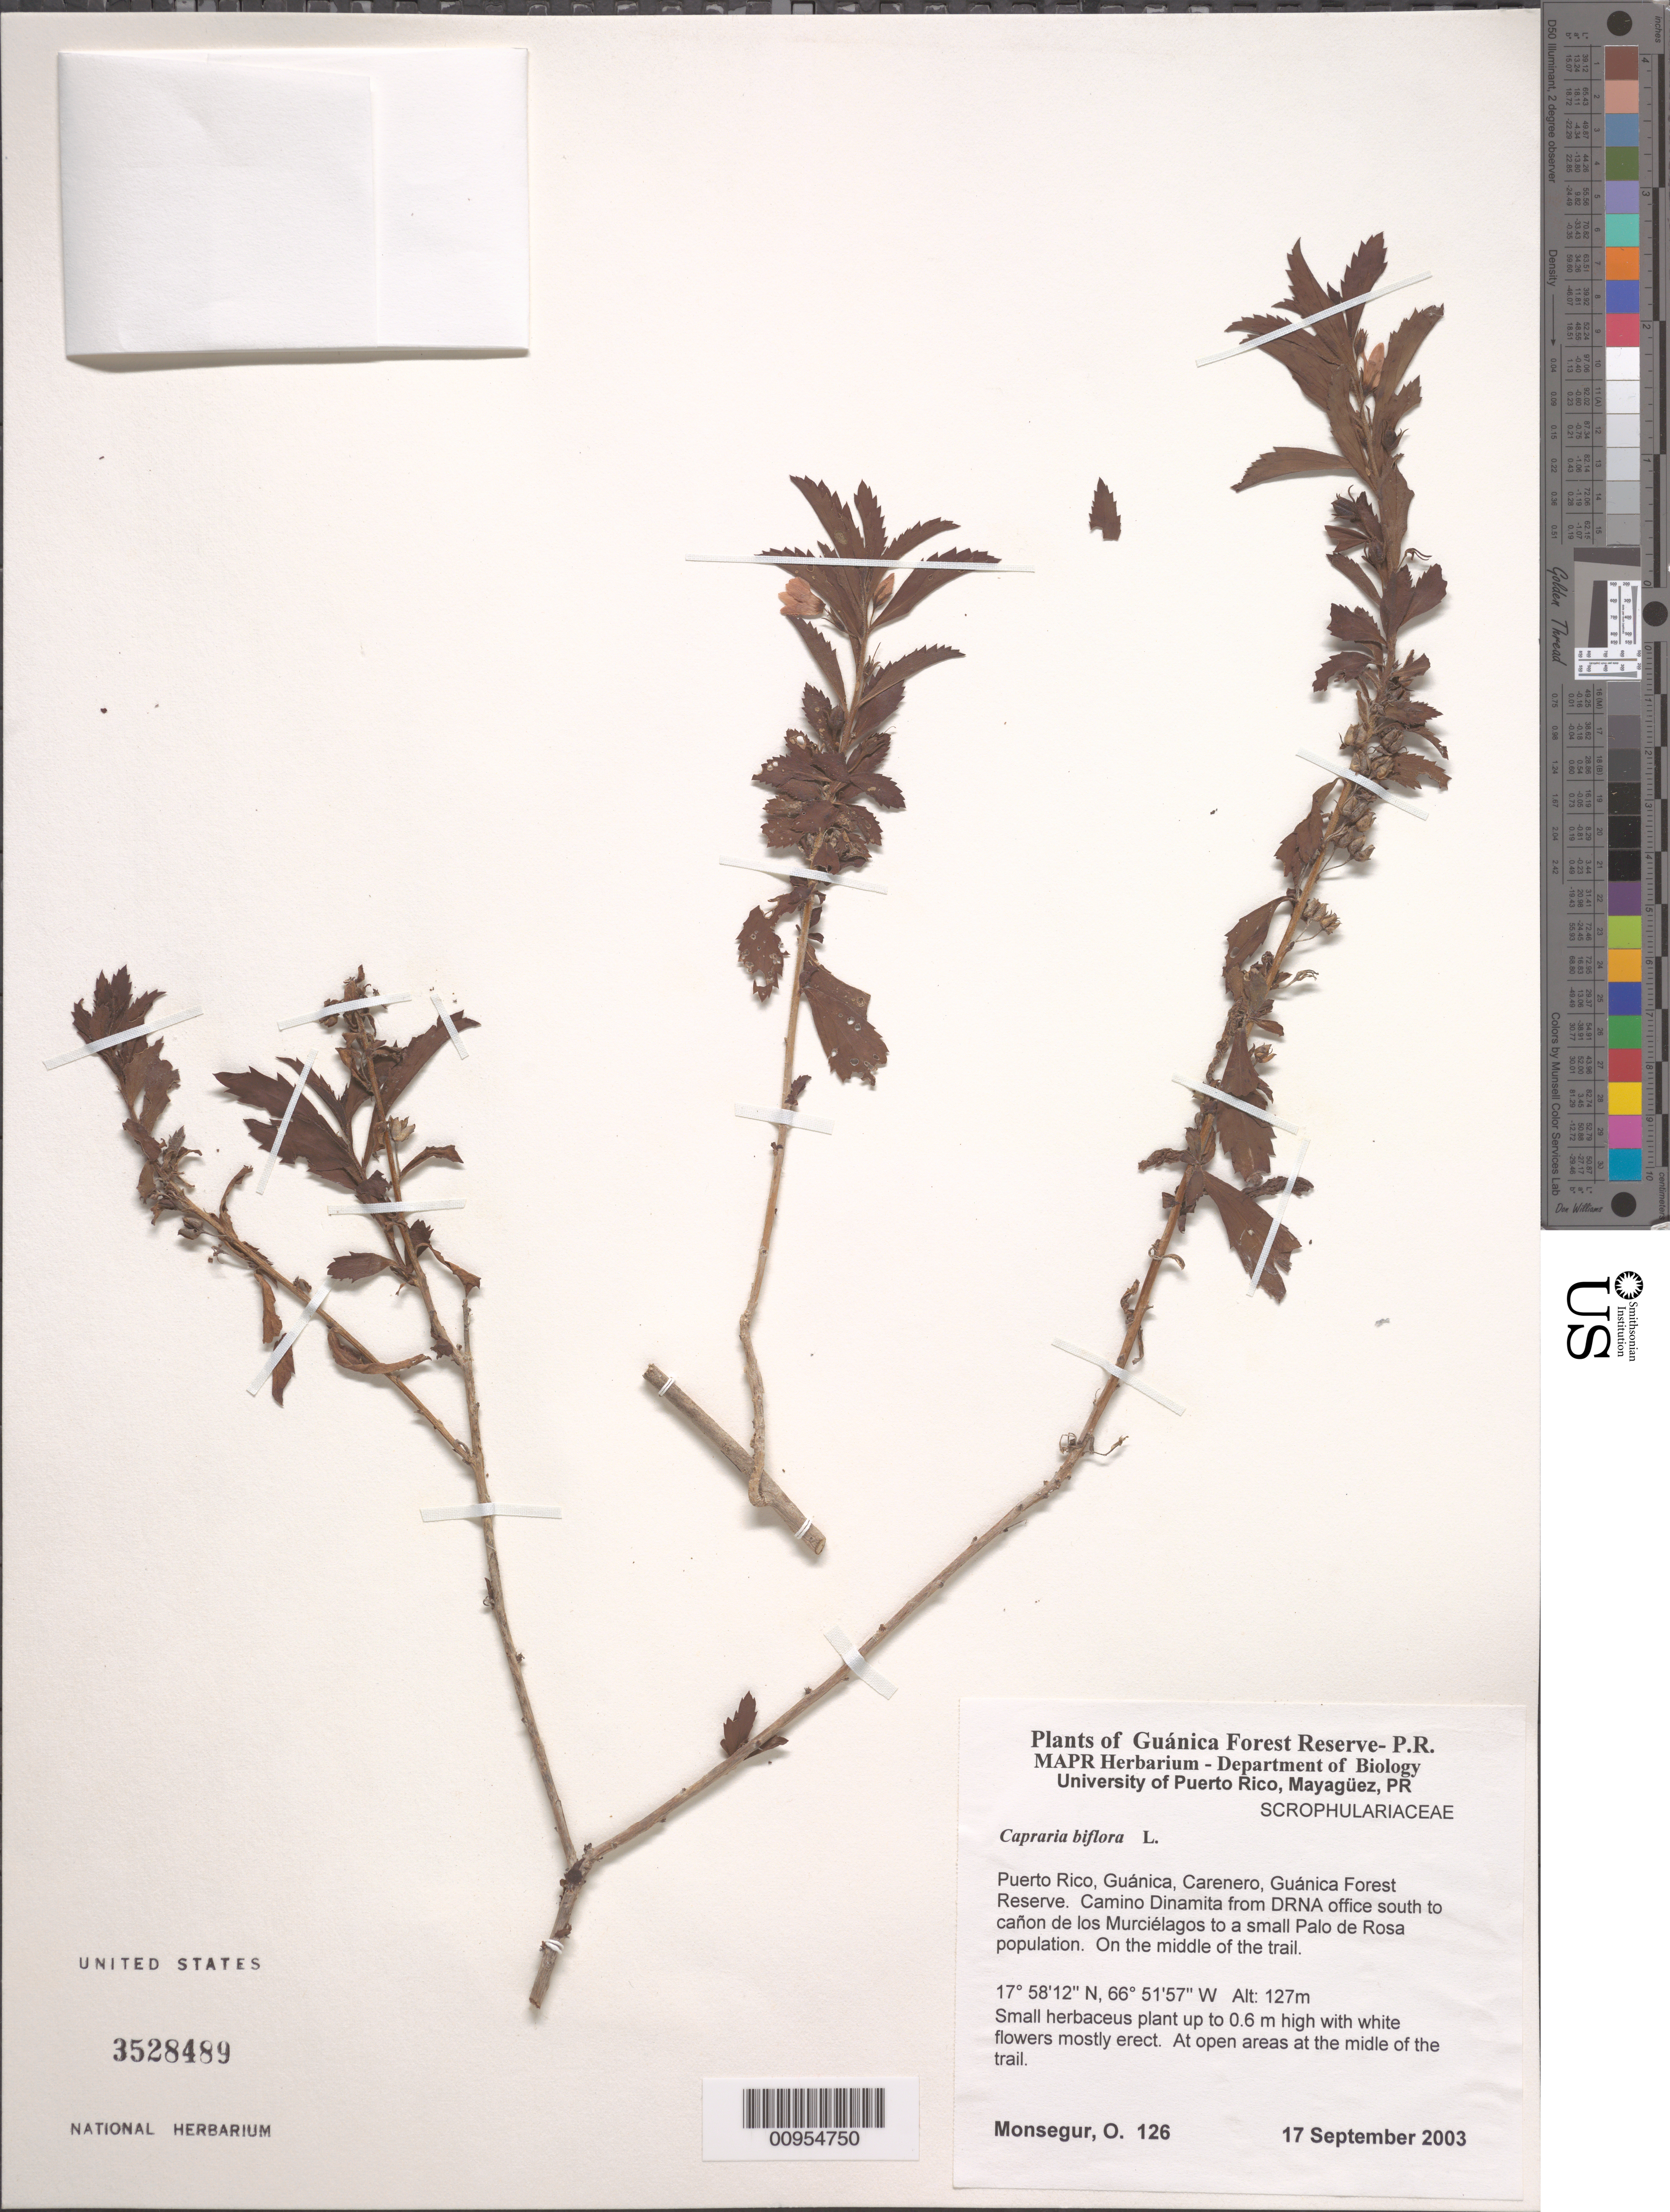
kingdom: Plantae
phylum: Tracheophyta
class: Magnoliopsida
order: Lamiales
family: Scrophulariaceae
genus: Capraria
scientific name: Capraria biflora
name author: L.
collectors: O. Monsegur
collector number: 126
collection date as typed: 17 Sep 2003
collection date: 2003-09-17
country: Puerto Rico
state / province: Guánica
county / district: Carenero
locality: Guánica Forest Reserve. Camino Dinamita from DRNA office south to cañon de los Murciélagos to a small Palo de Rosa population. On the middle of the trail.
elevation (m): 127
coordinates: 17.58123, 66.51572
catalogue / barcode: US 3528489